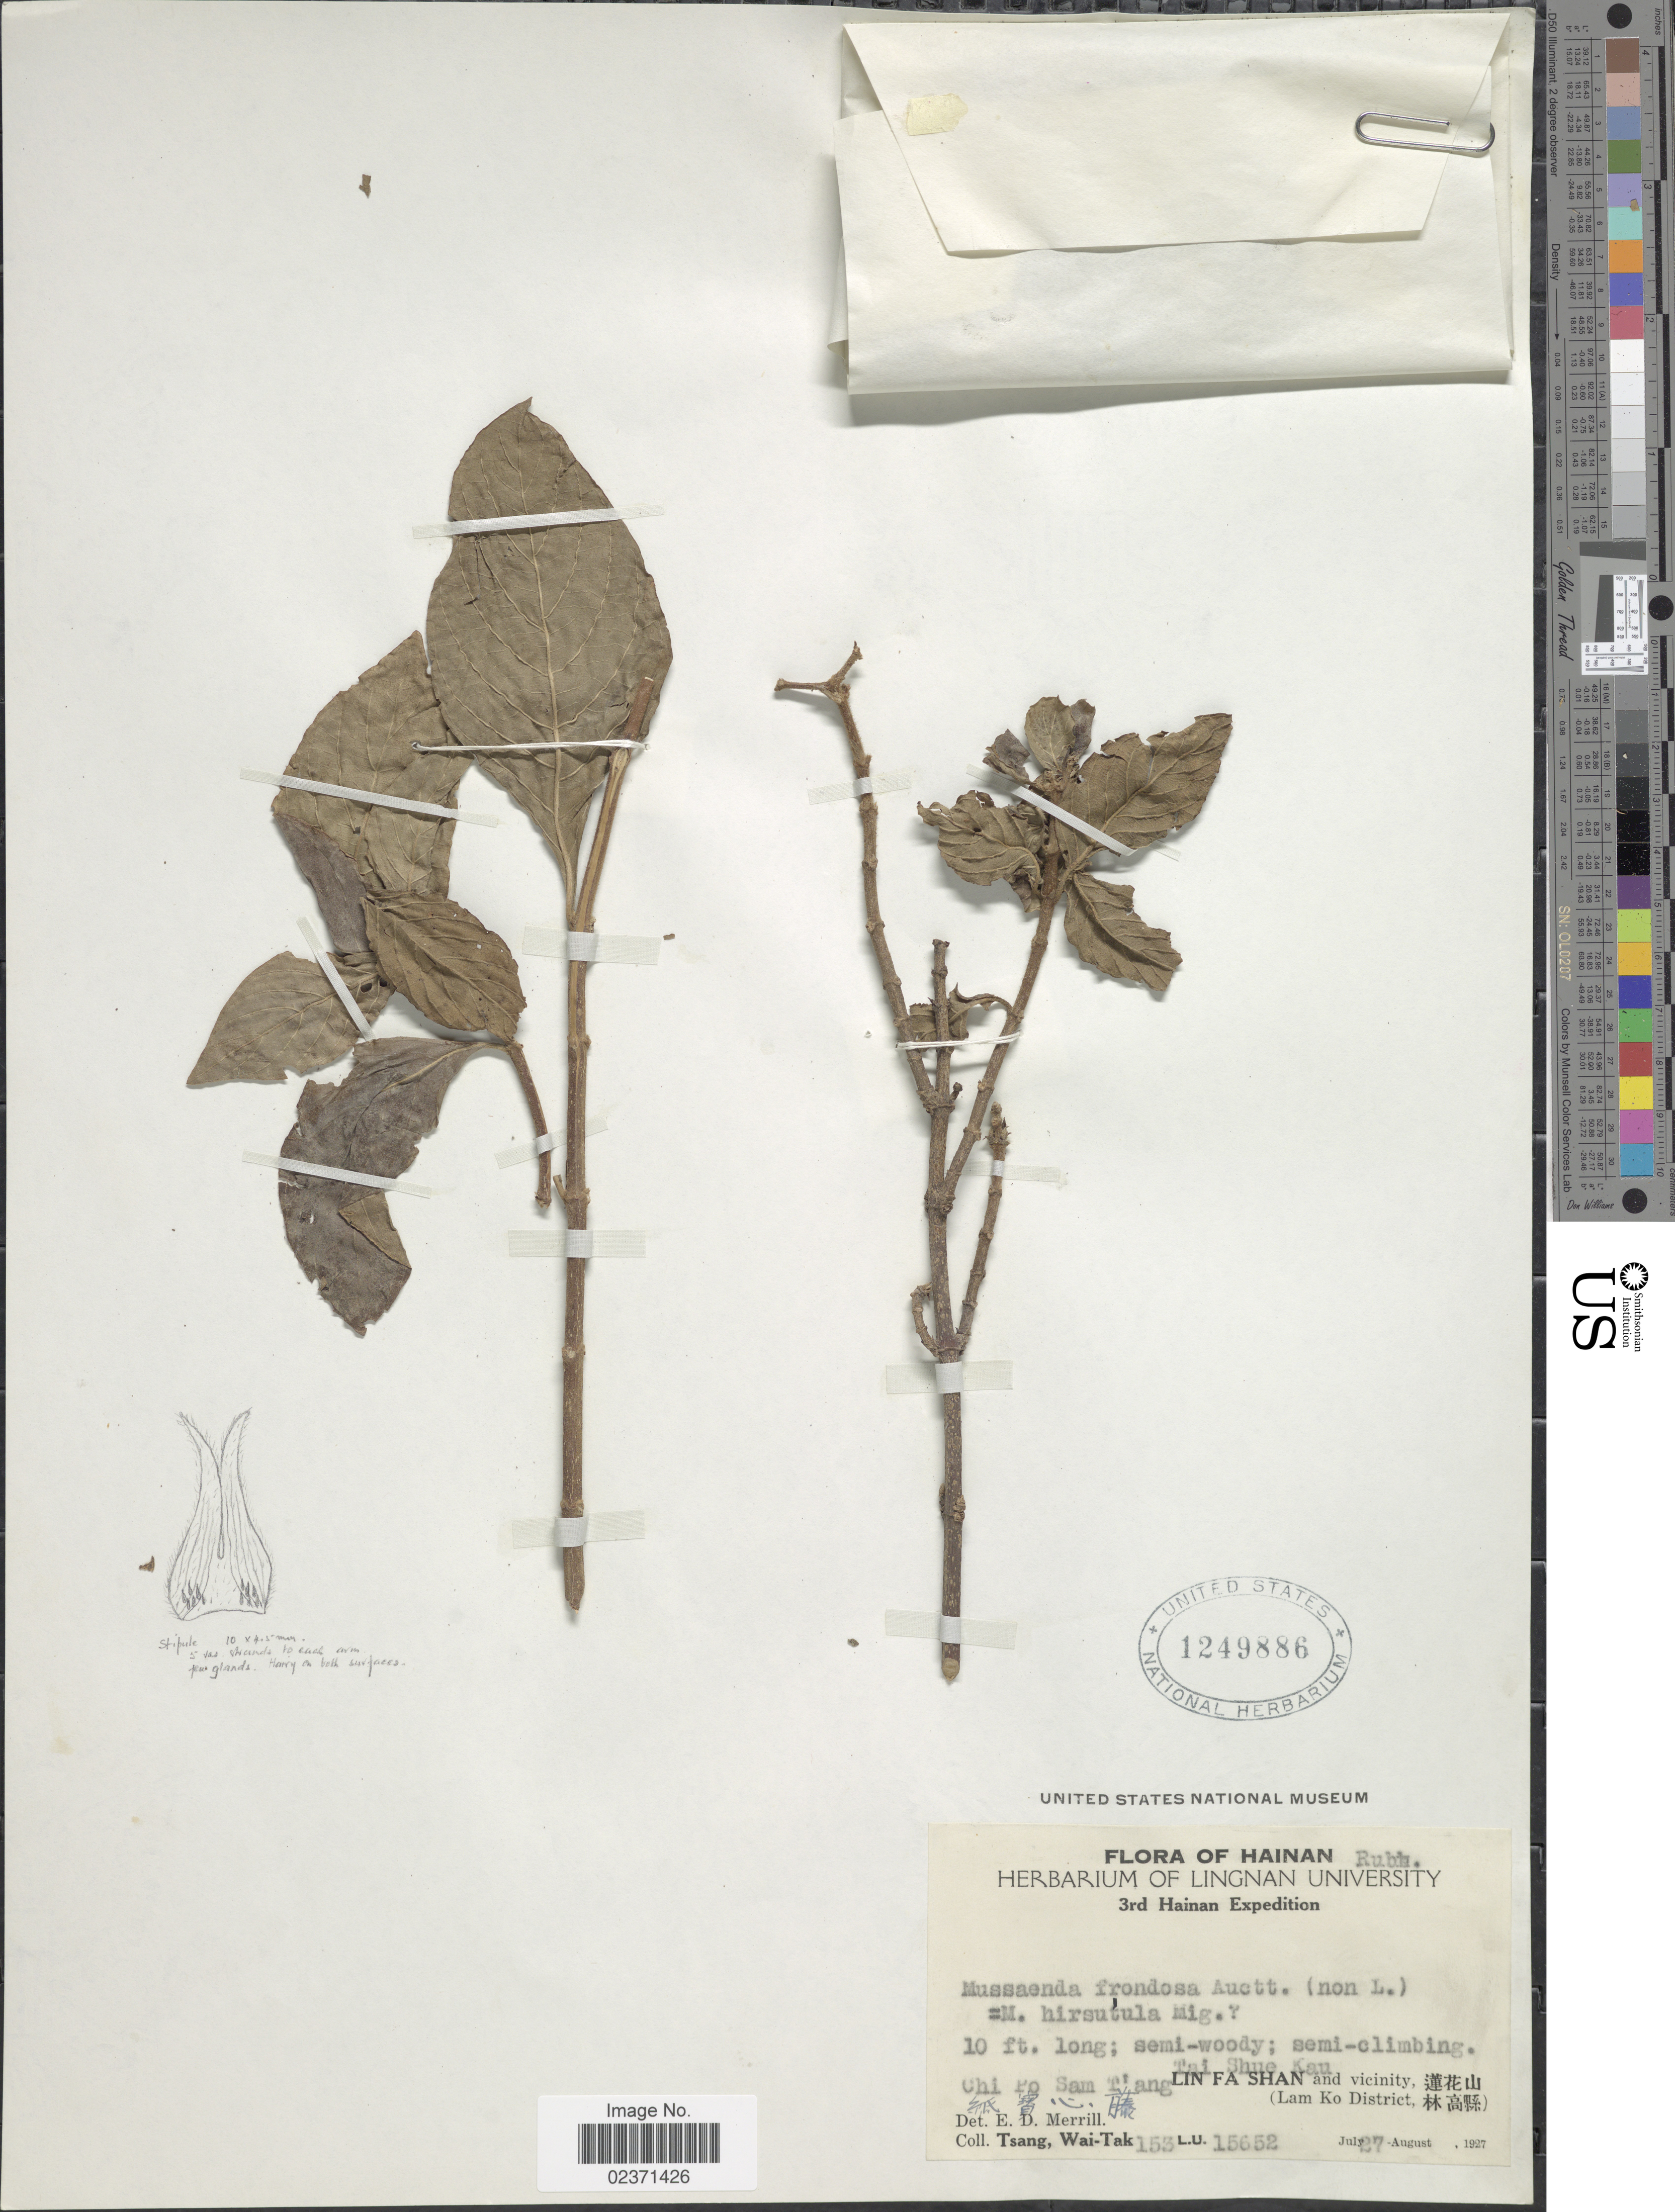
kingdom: Plantae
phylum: Tracheophyta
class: Magnoliopsida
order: Gentianales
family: Rubiaceae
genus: Mussaenda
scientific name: Mussaenda frondosa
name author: L.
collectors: W. T. Tsang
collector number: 153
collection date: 1927-07-27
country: China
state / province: Hainan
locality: Tai Shue Kau. Lin Fa Shan and vicinity, Chi Po Sham T'ang (Lam Ko District)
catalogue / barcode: US 1249886